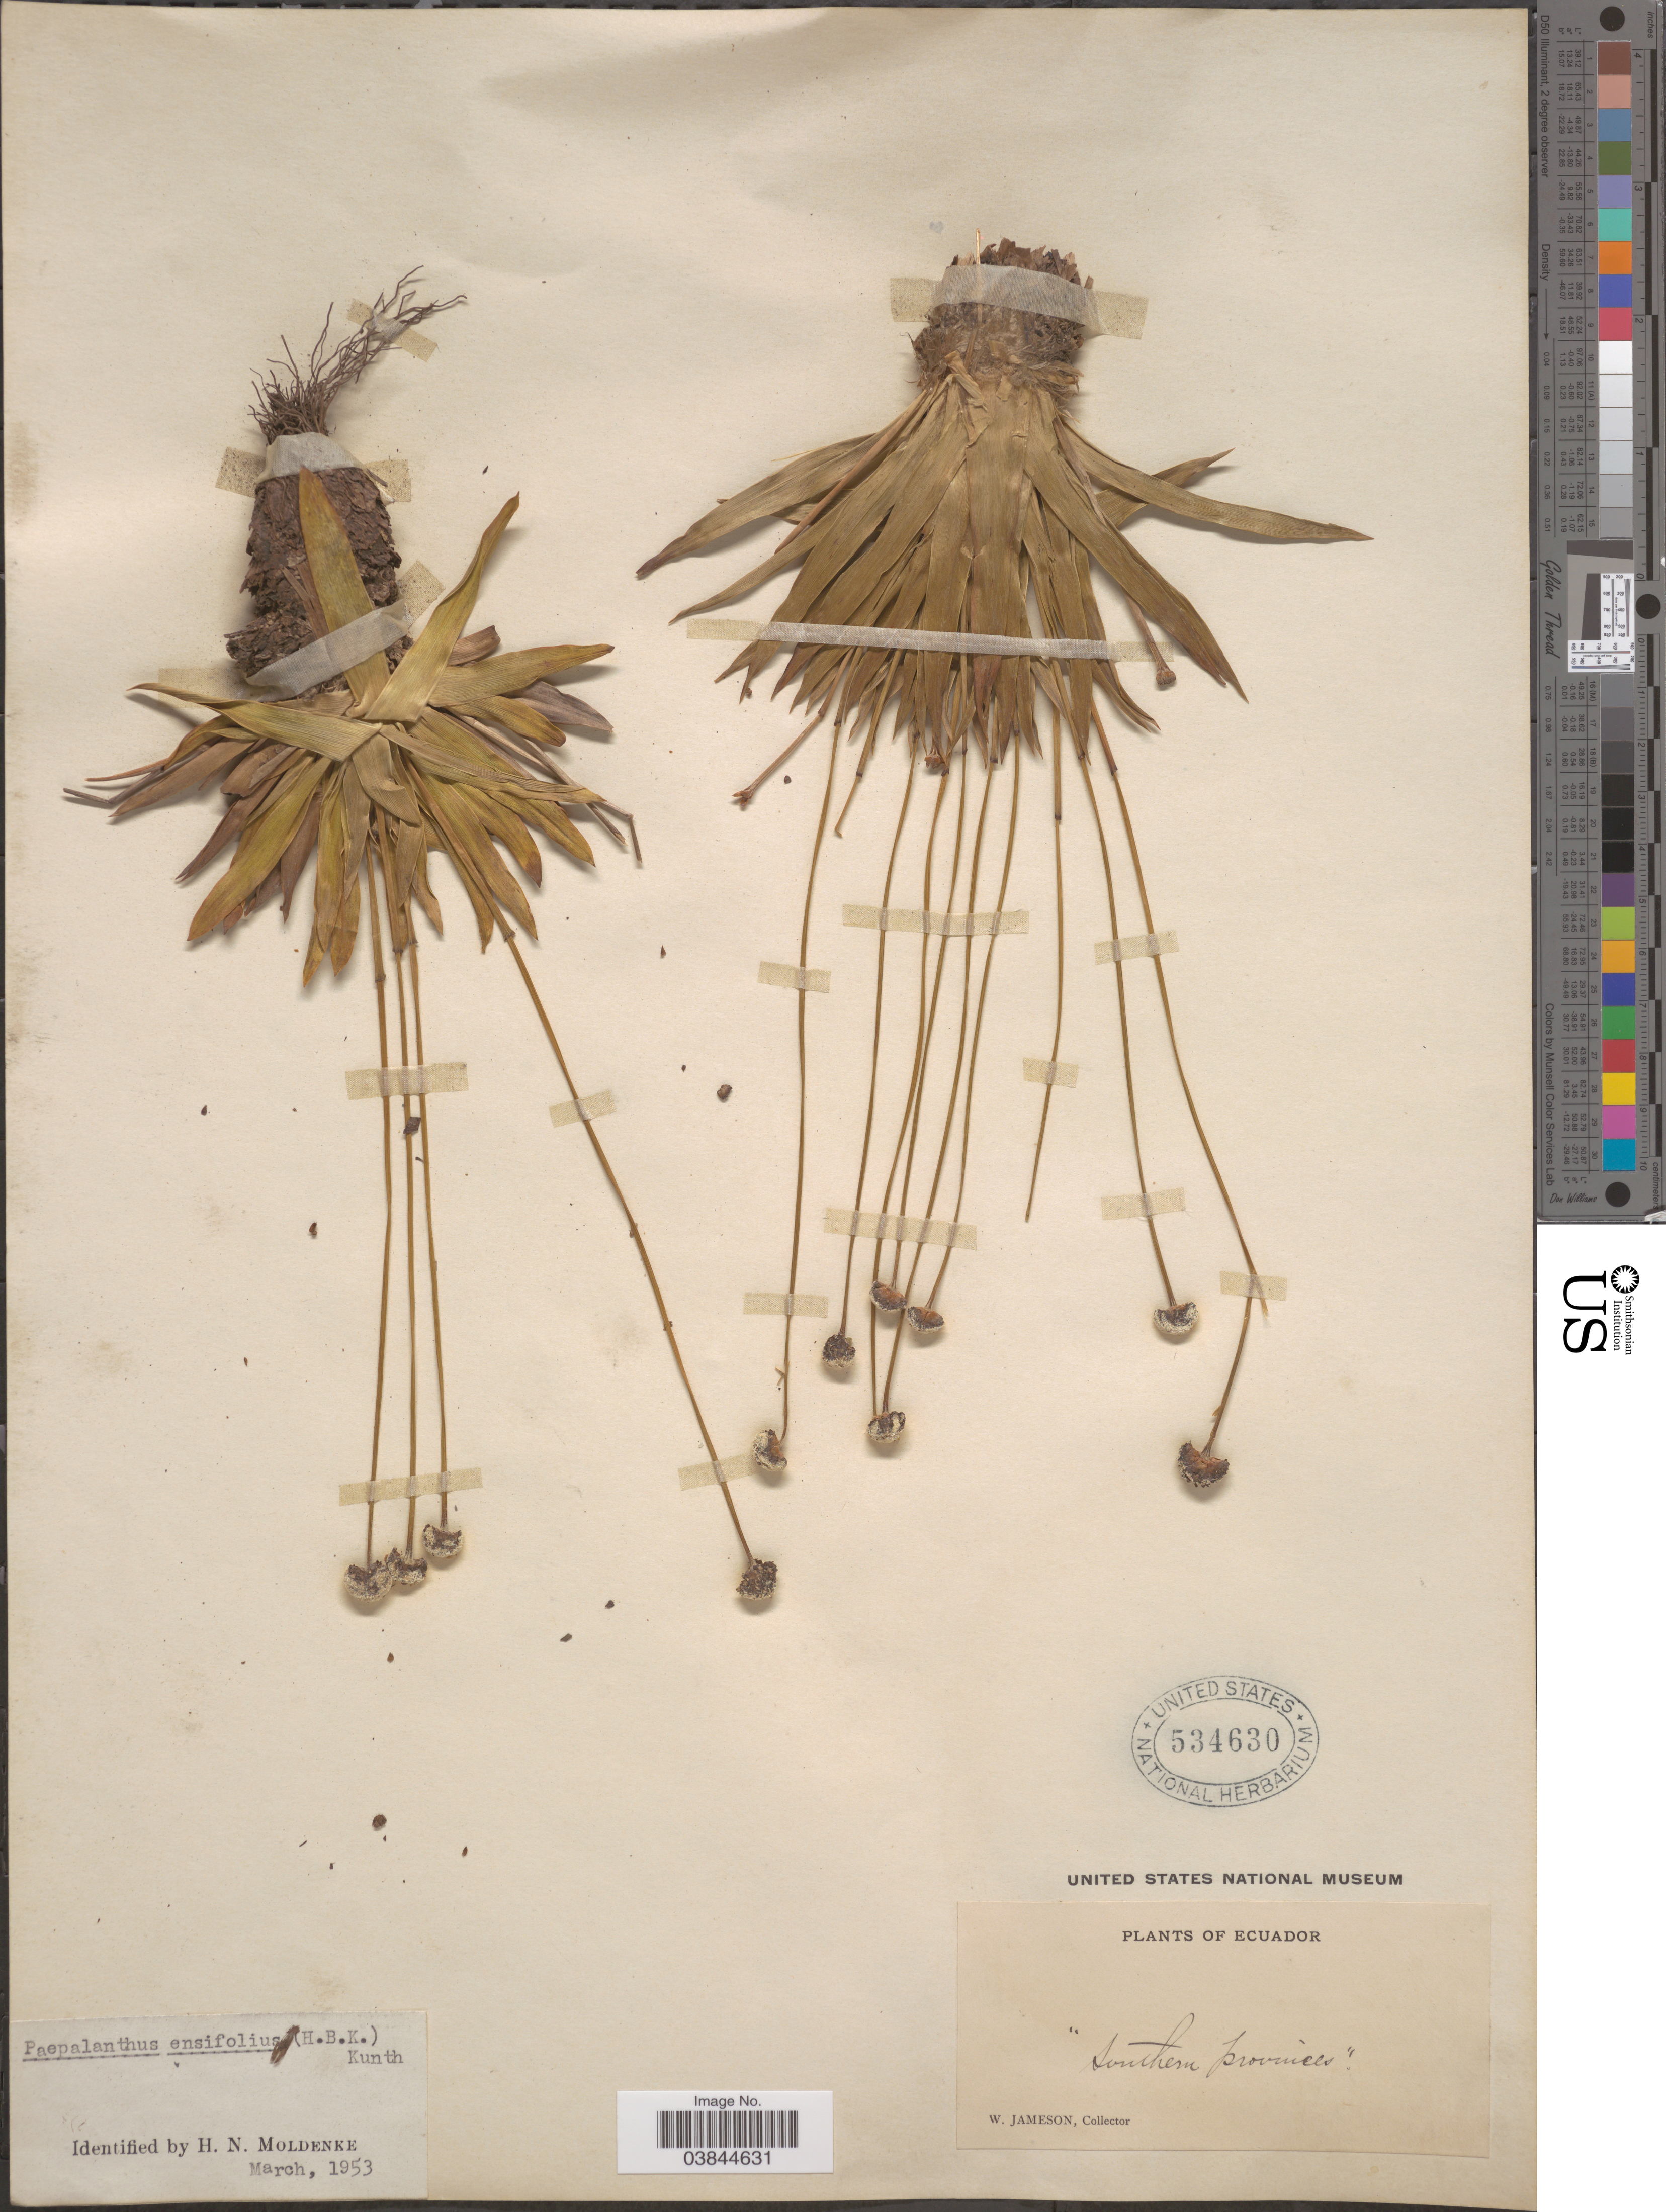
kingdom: Plantae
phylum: Tracheophyta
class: Liliopsida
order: Poales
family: Eriocaulaceae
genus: Paepalanthus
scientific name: Paepalanthus ensifolius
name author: (Kunth) Kunth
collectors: W. Jameson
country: Ecuador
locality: Southern provinces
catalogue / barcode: US 534630